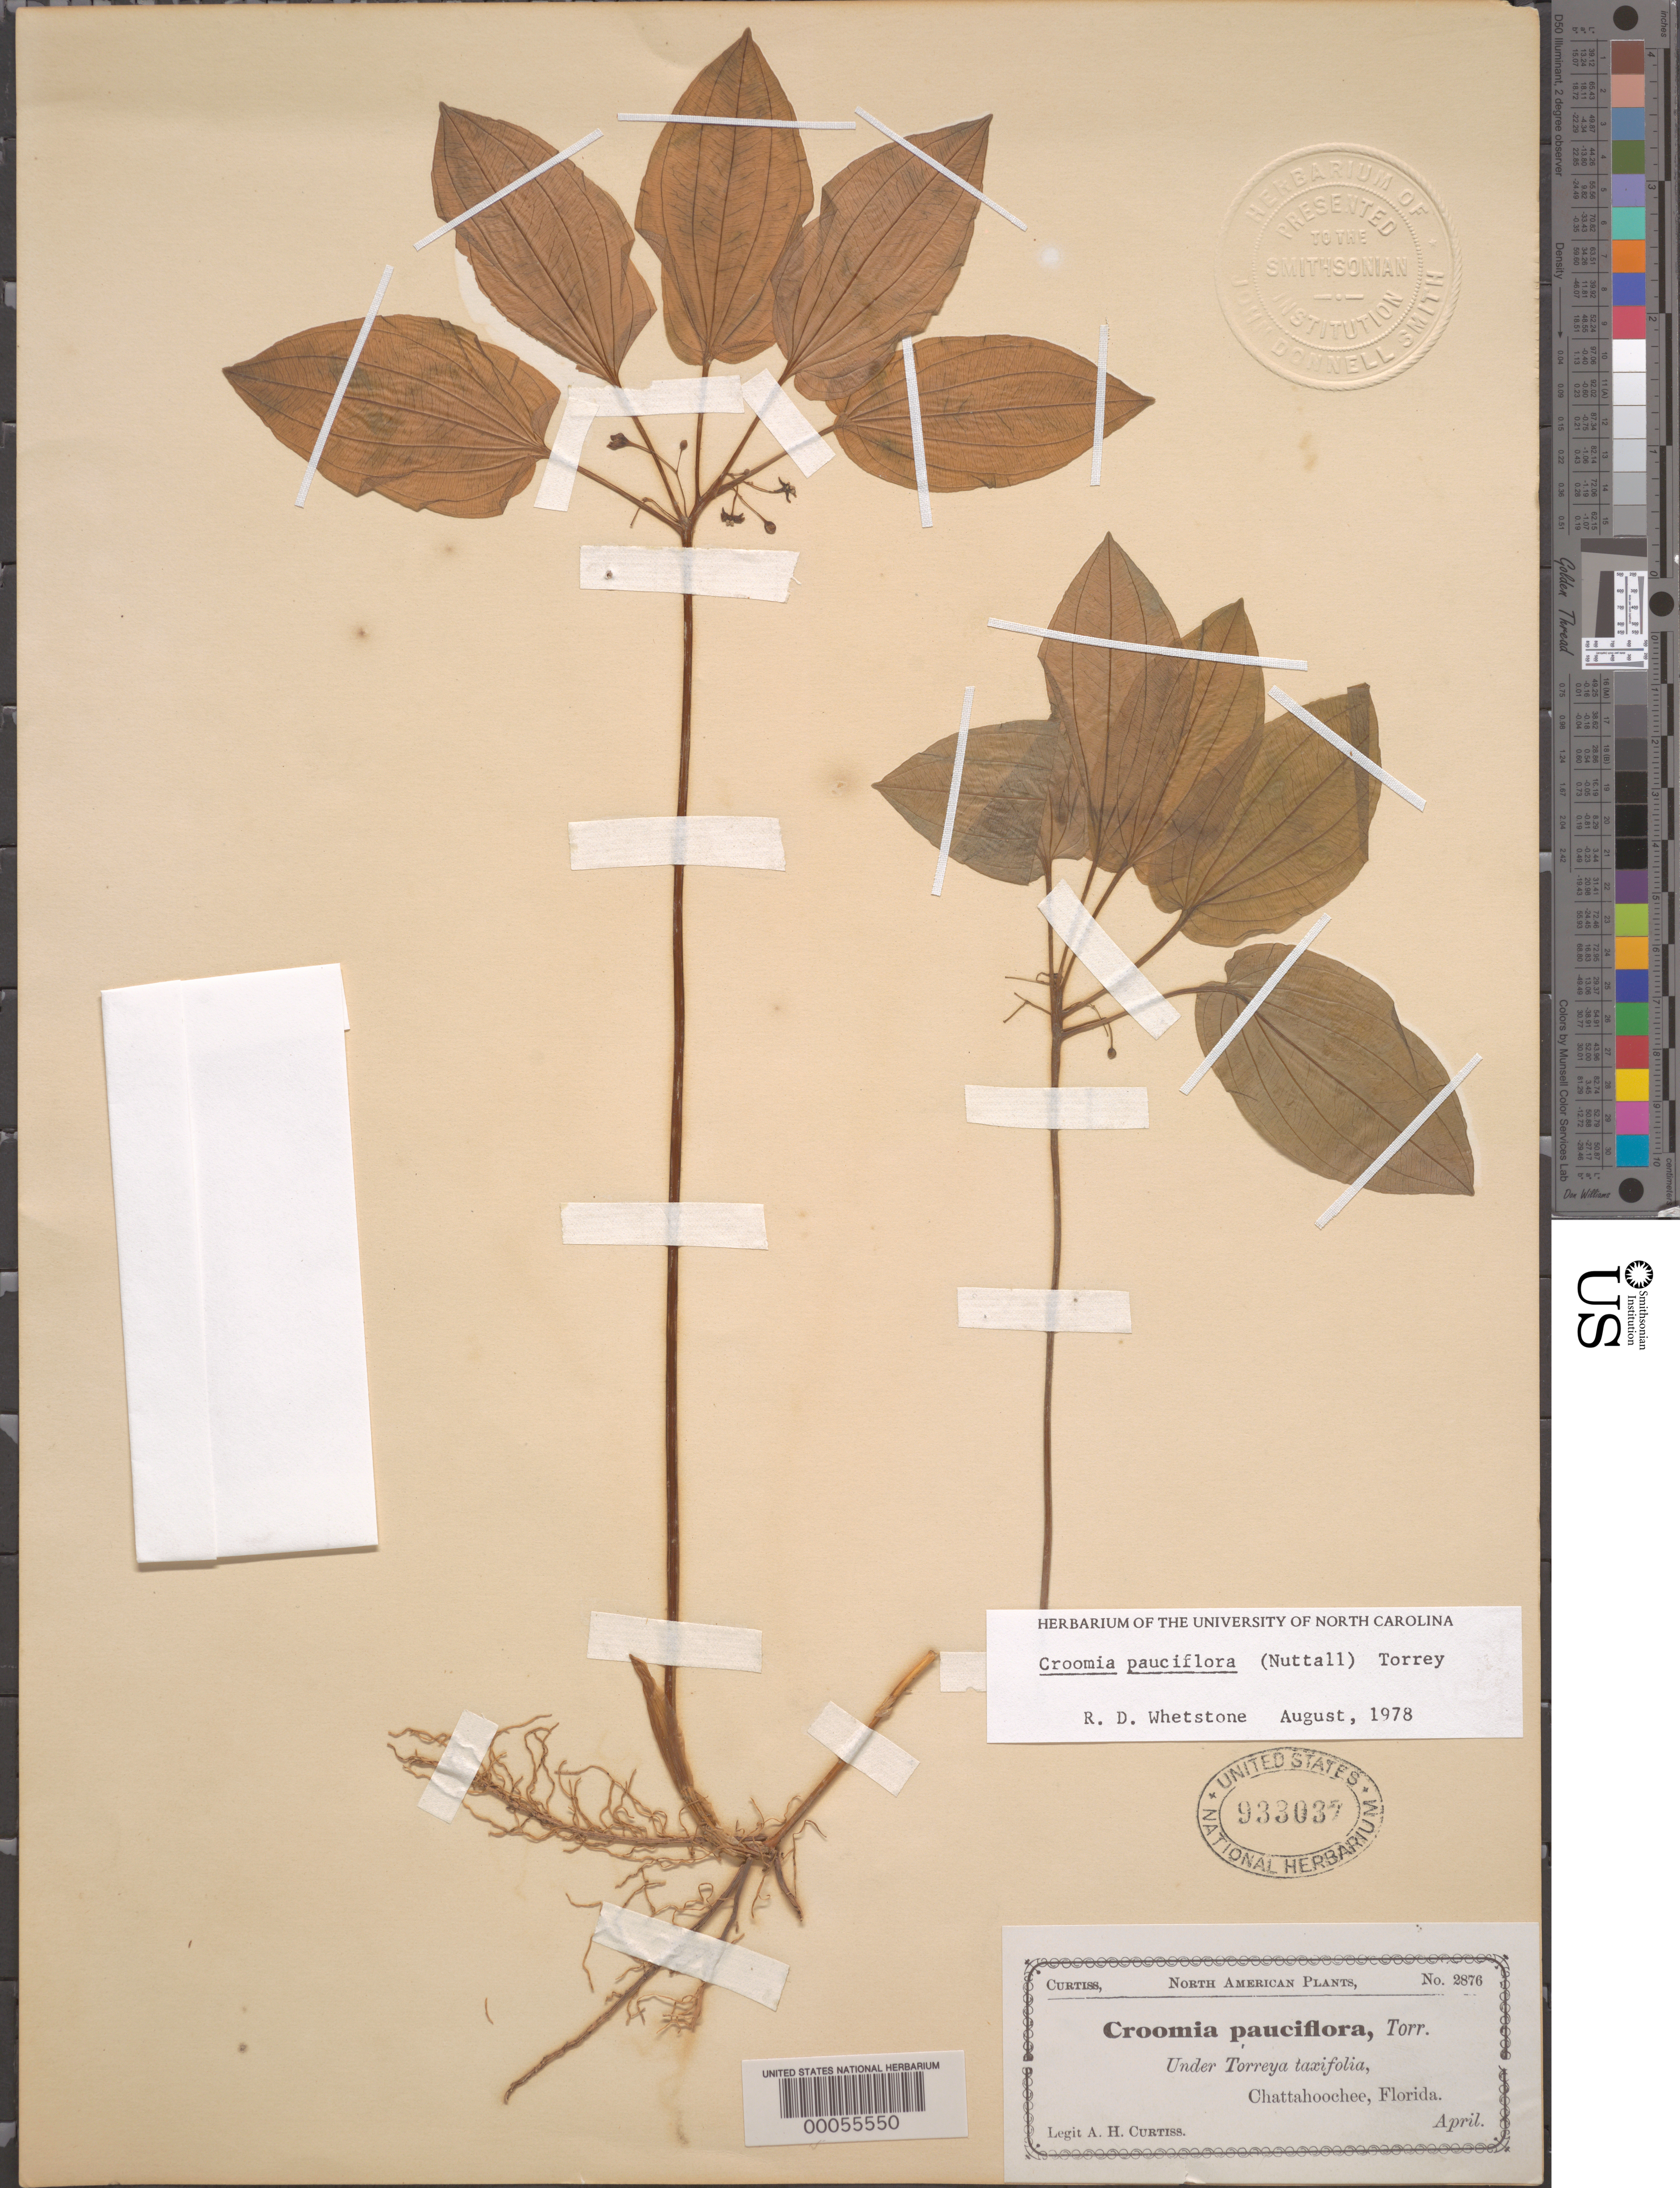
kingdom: Plantae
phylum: Tracheophyta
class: Liliopsida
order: Pandanales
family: Stemonaceae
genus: Croomia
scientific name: Croomia pauciflora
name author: (Nutt.) Torr.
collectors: A. H. Curtiss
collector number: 2876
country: United States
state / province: Florida / Georgia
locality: Chattahoochee. [county or city?]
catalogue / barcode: US 933037